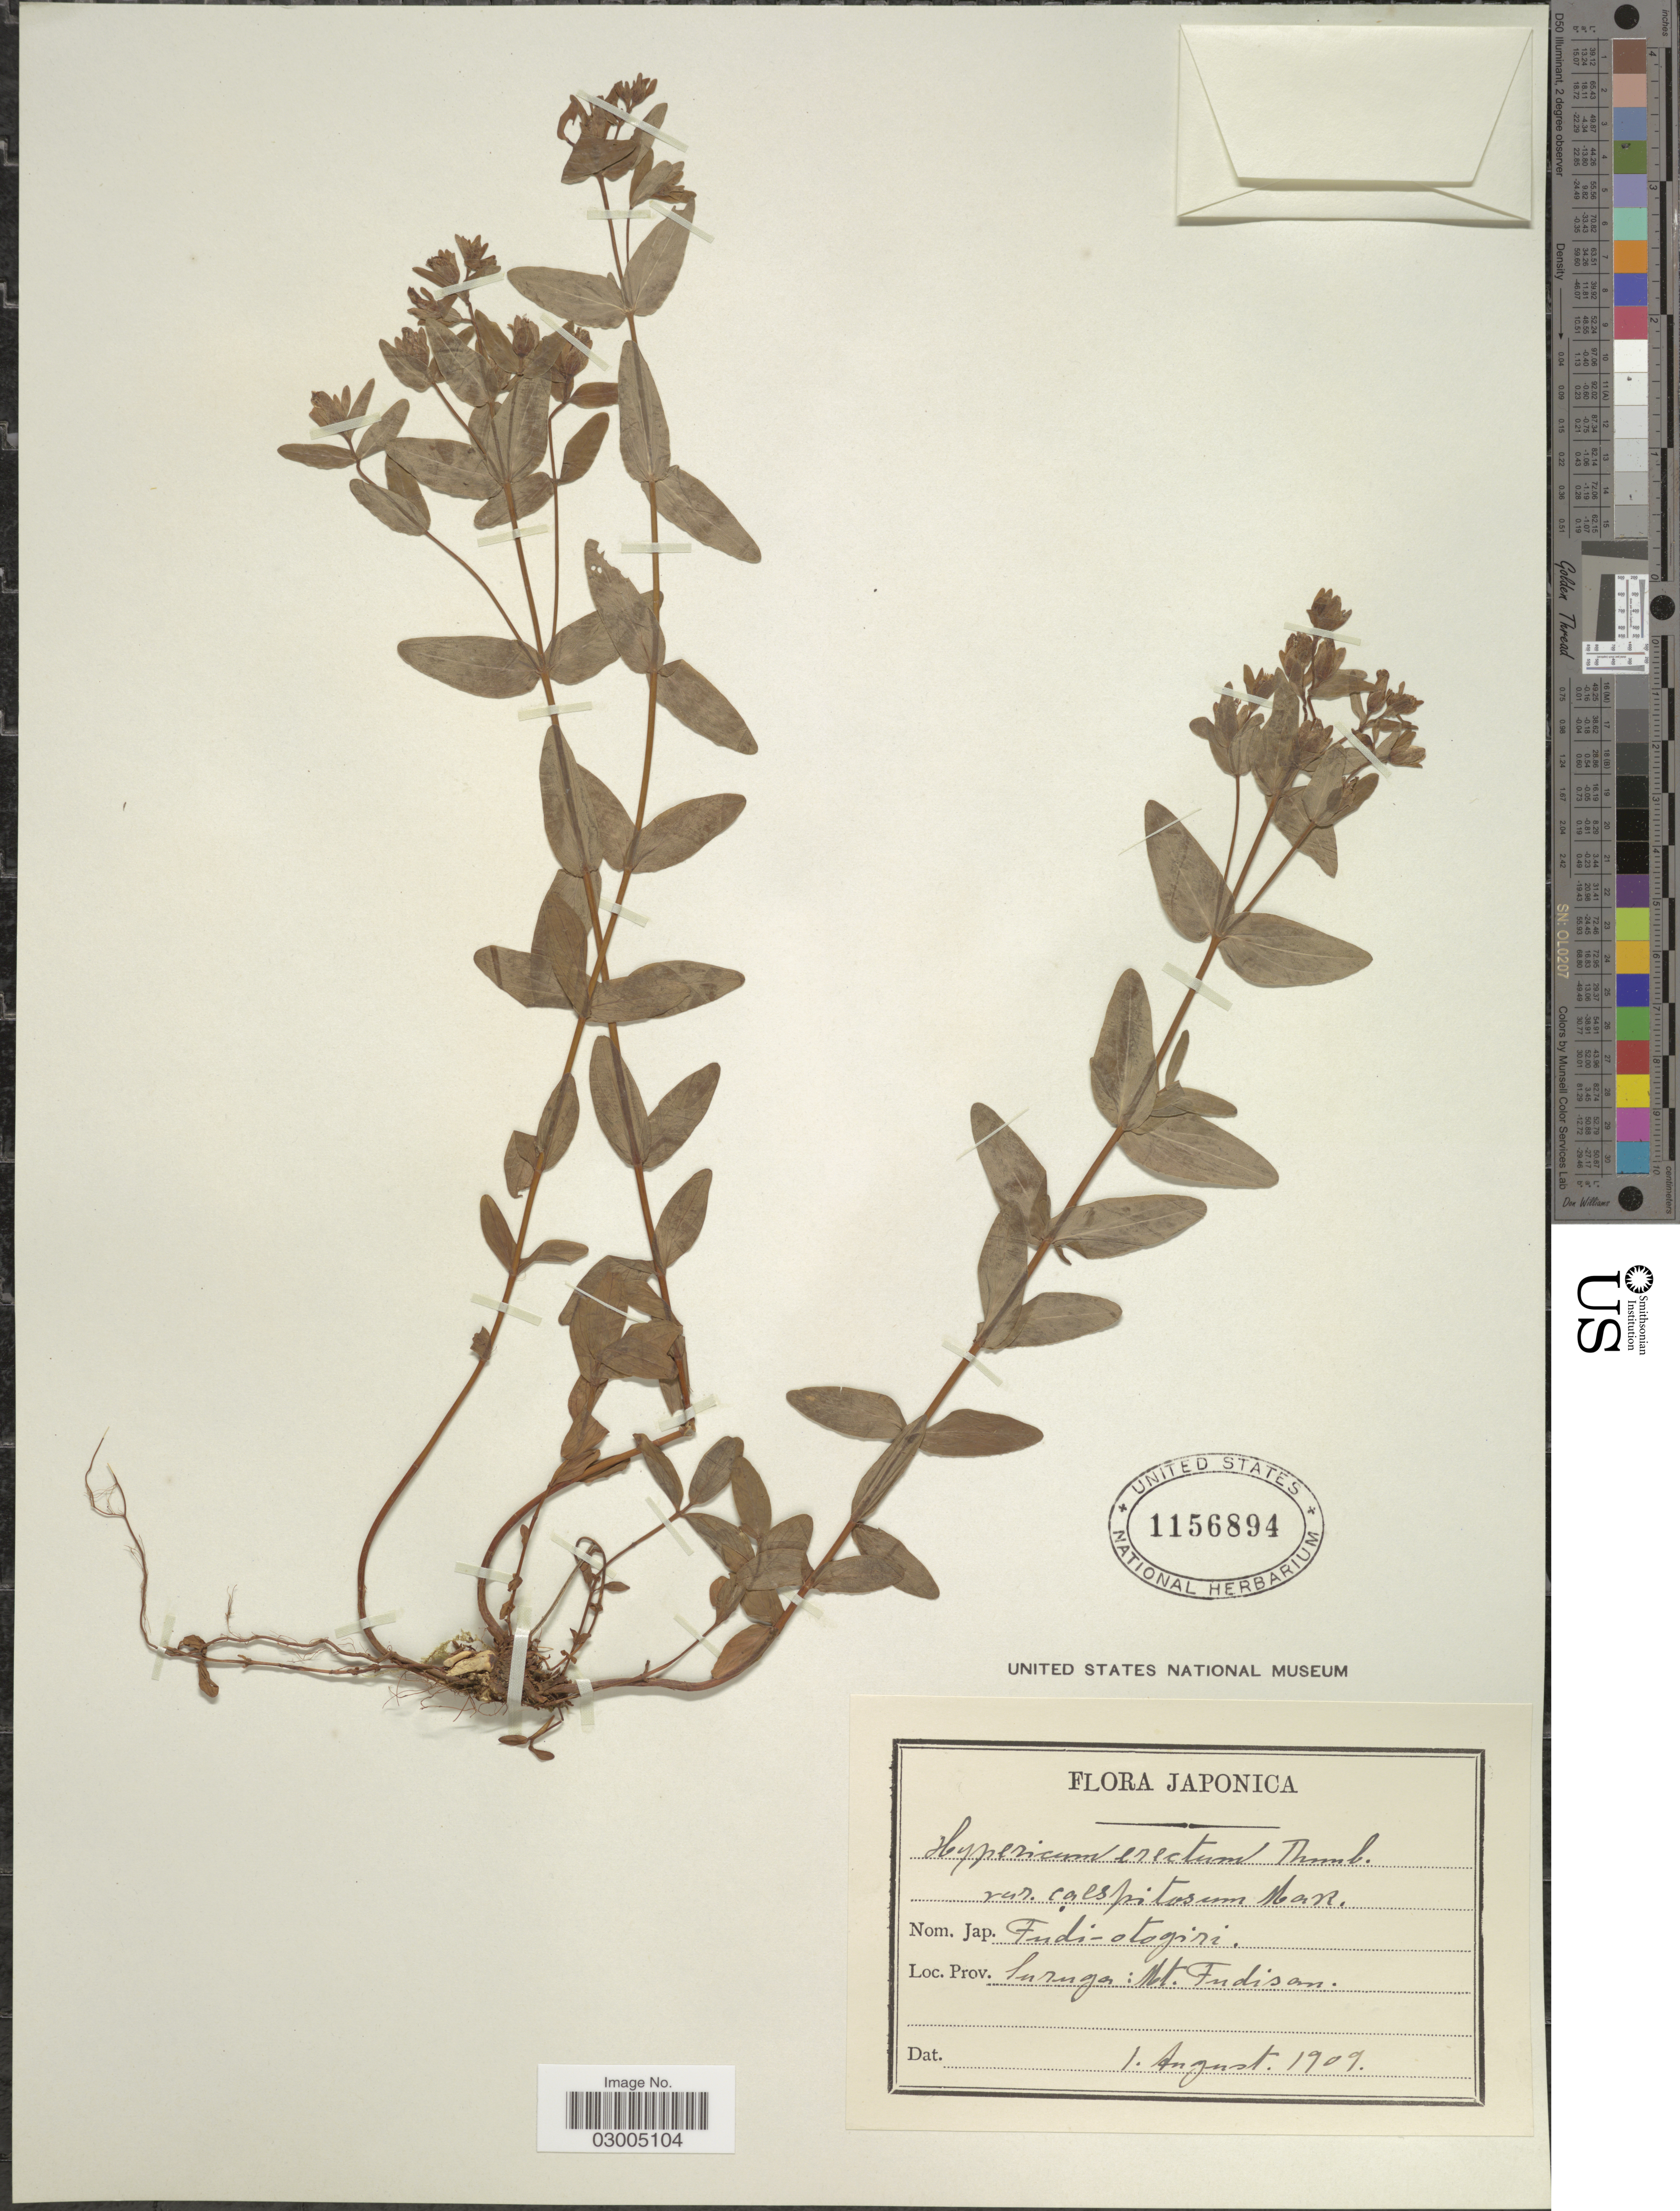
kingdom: Plantae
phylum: Tracheophyta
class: Magnoliopsida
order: Malpighiales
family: Hypericaceae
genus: Hypericum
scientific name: Hypericum erectum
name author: Thunb.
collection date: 1909-08-01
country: Japan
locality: Prov. Suruga: Mt. Fudisan.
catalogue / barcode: US 1156894